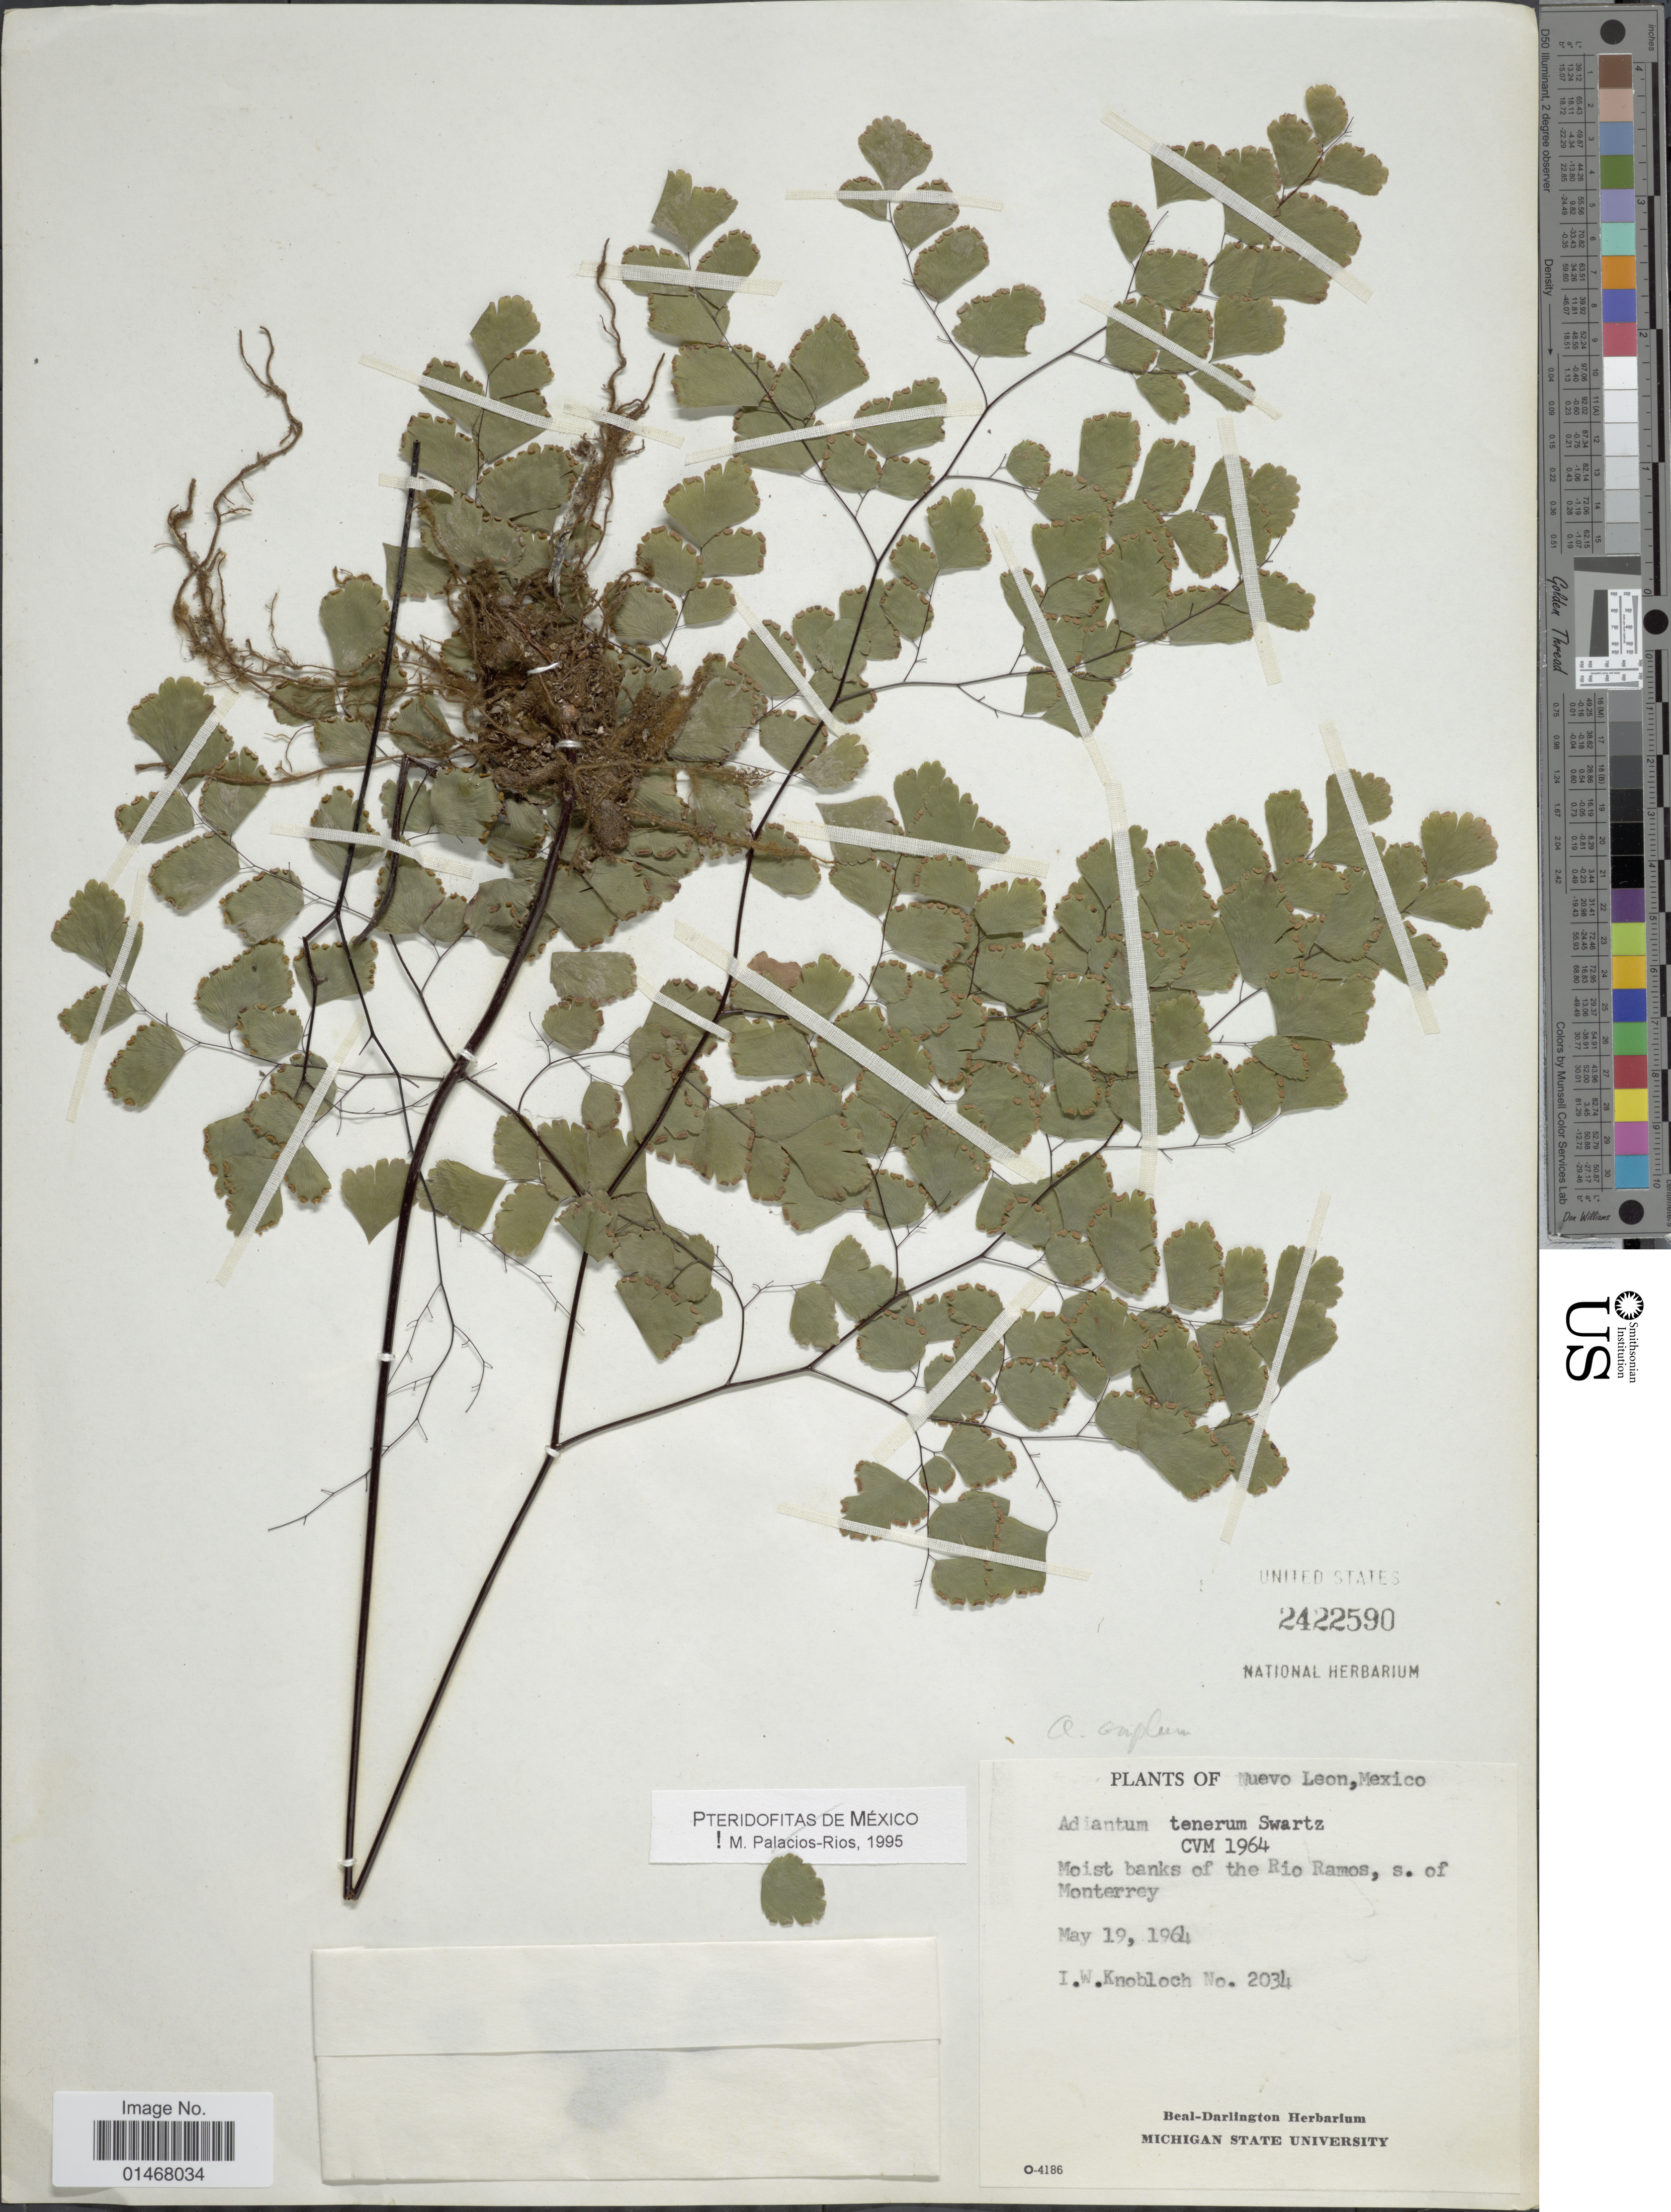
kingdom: Plantae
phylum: Tracheophyta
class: Polypodiopsida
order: Polypodiales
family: Pteridaceae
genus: Adiantum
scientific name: Adiantum tenerum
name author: Sw.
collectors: I. W. Knobloch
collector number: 2034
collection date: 1964-05-19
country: Mexico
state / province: Nuevo León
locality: Moist banks of the Rio Ramos, s. of Monterrey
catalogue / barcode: US 2422590